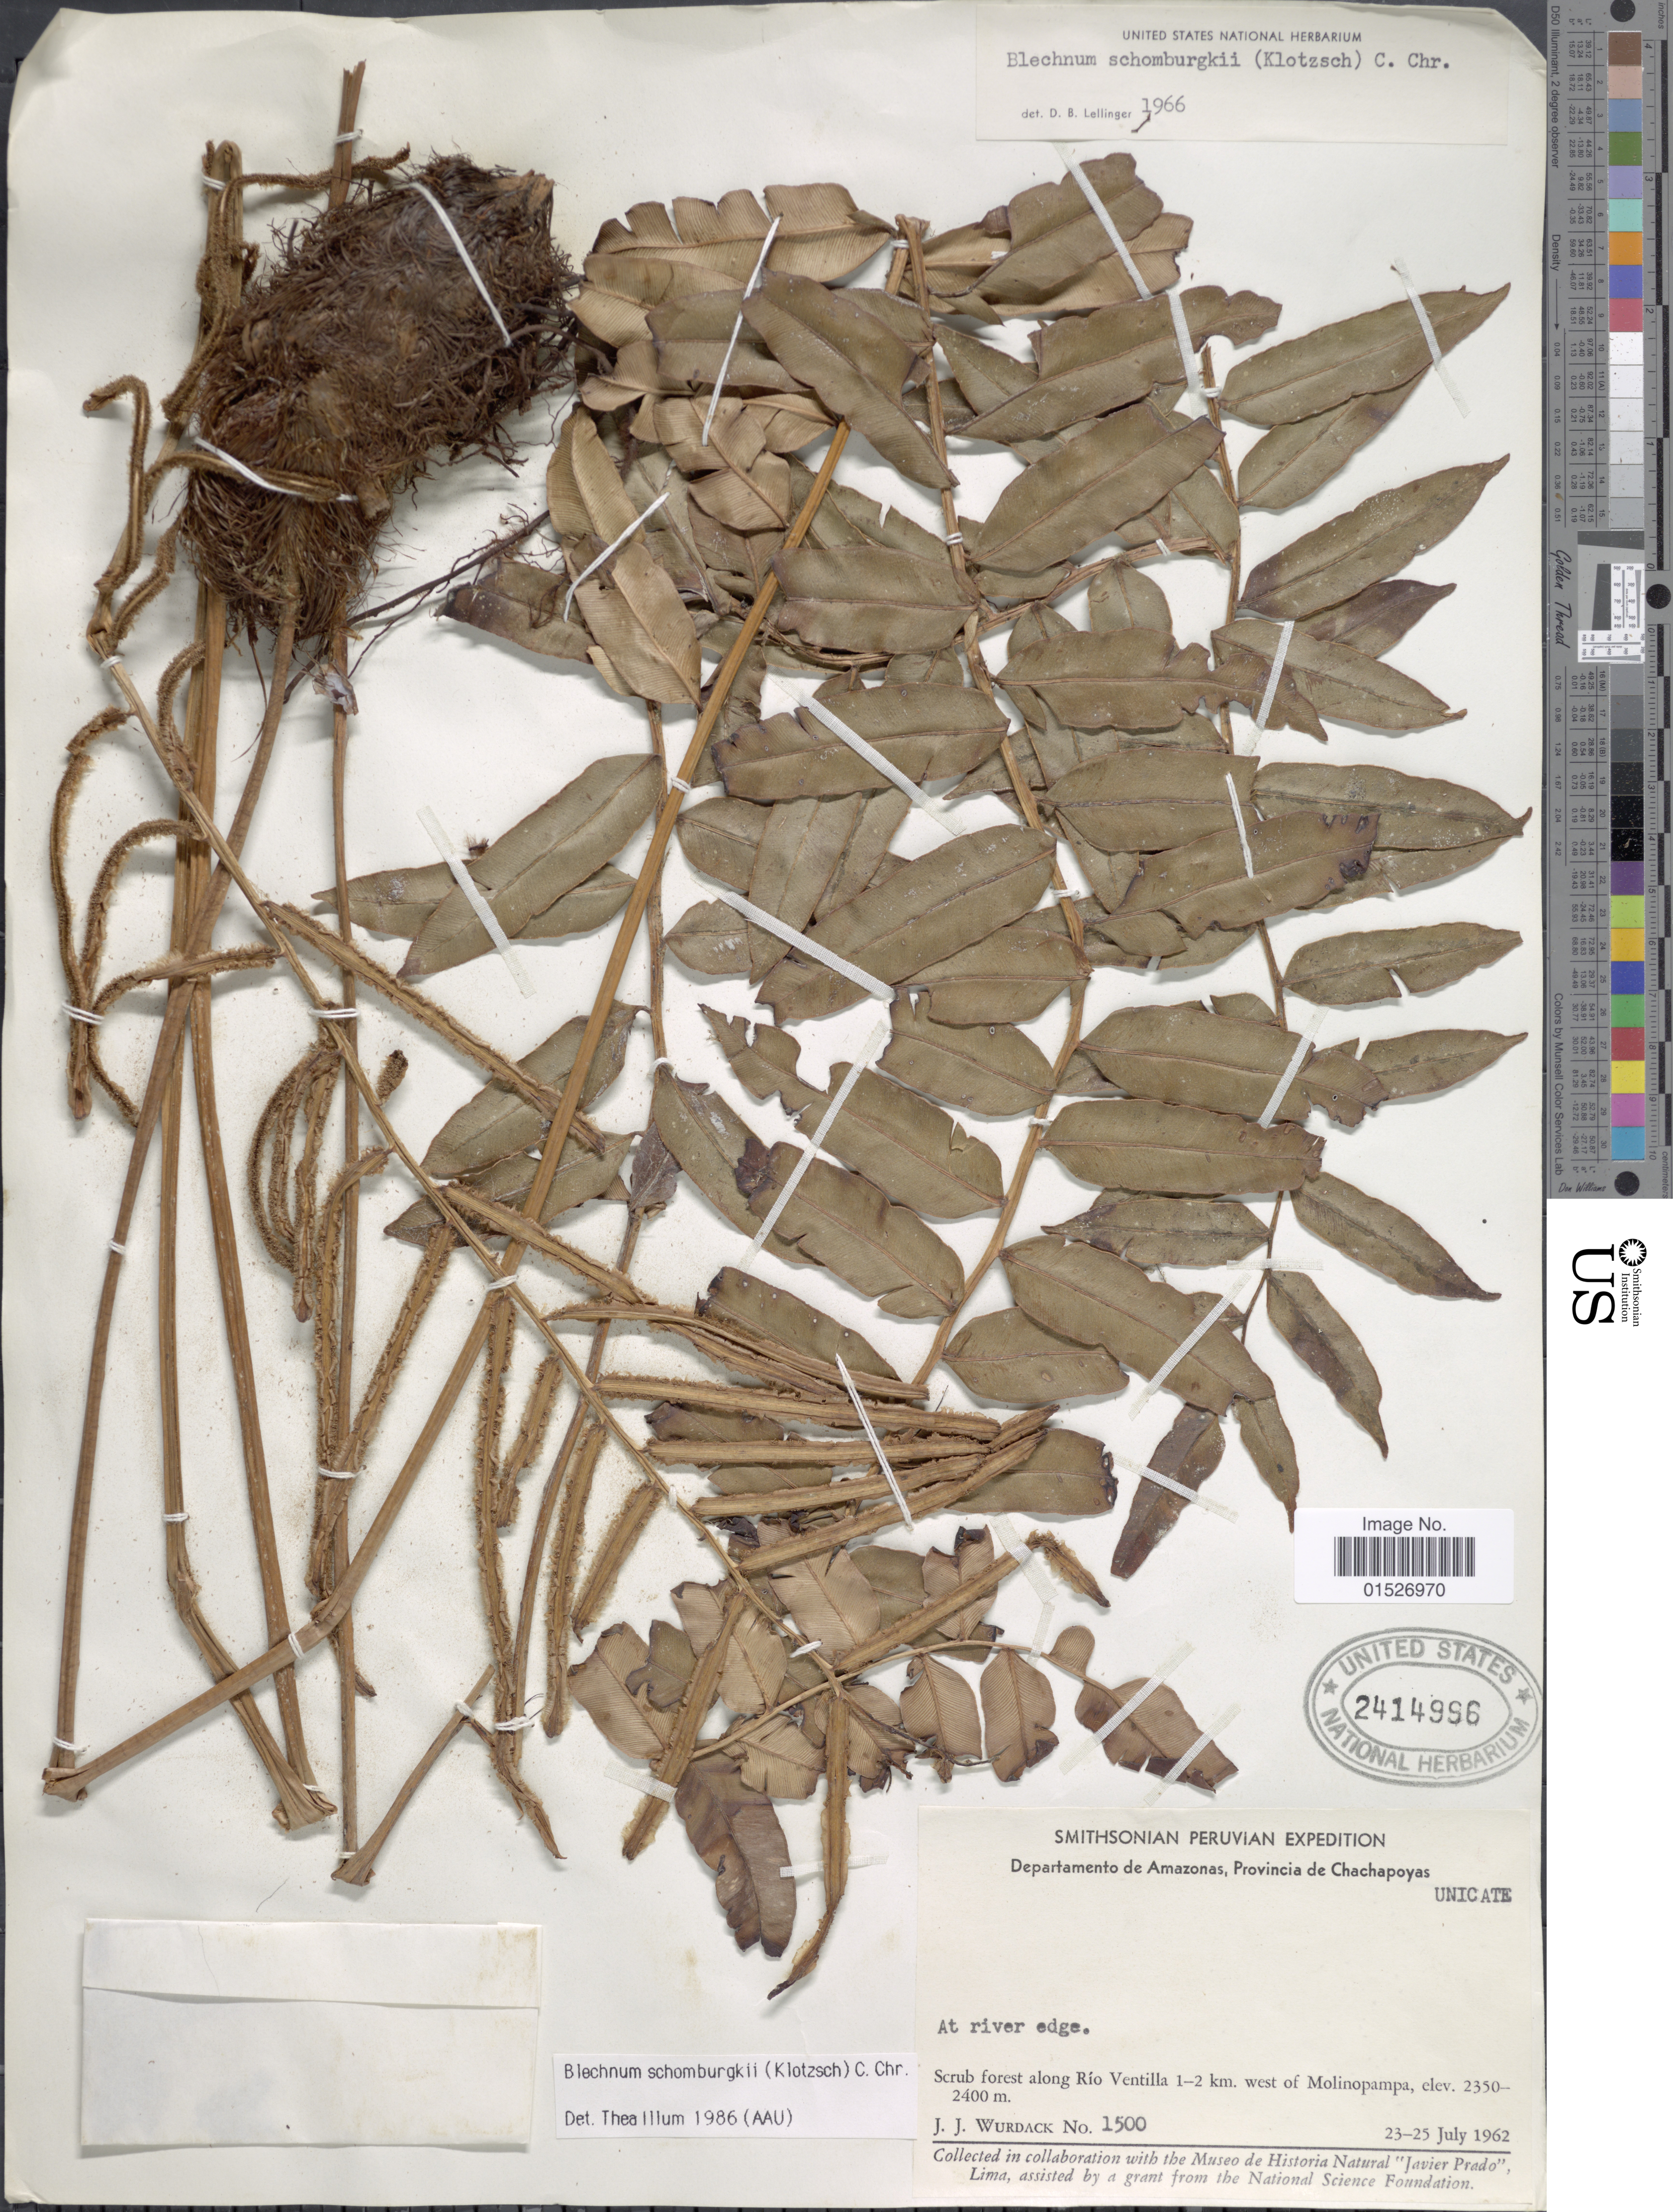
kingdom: Plantae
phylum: Tracheophyta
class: Polypodiopsida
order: Polypodiales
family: Blechnaceae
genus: Blechnum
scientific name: Blechnum schomburgkii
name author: (Klotzsch) C. Chr.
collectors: J. J. Wurdack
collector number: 1500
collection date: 1962-07-23/1962-07-25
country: Peru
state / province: Amazonas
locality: Departamento de Amazonas, Provincia de Chachapoyas. Scrub forest along Rio Ventilla 1-2 km. west of Molinopampa.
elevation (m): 2350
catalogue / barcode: US 2414996